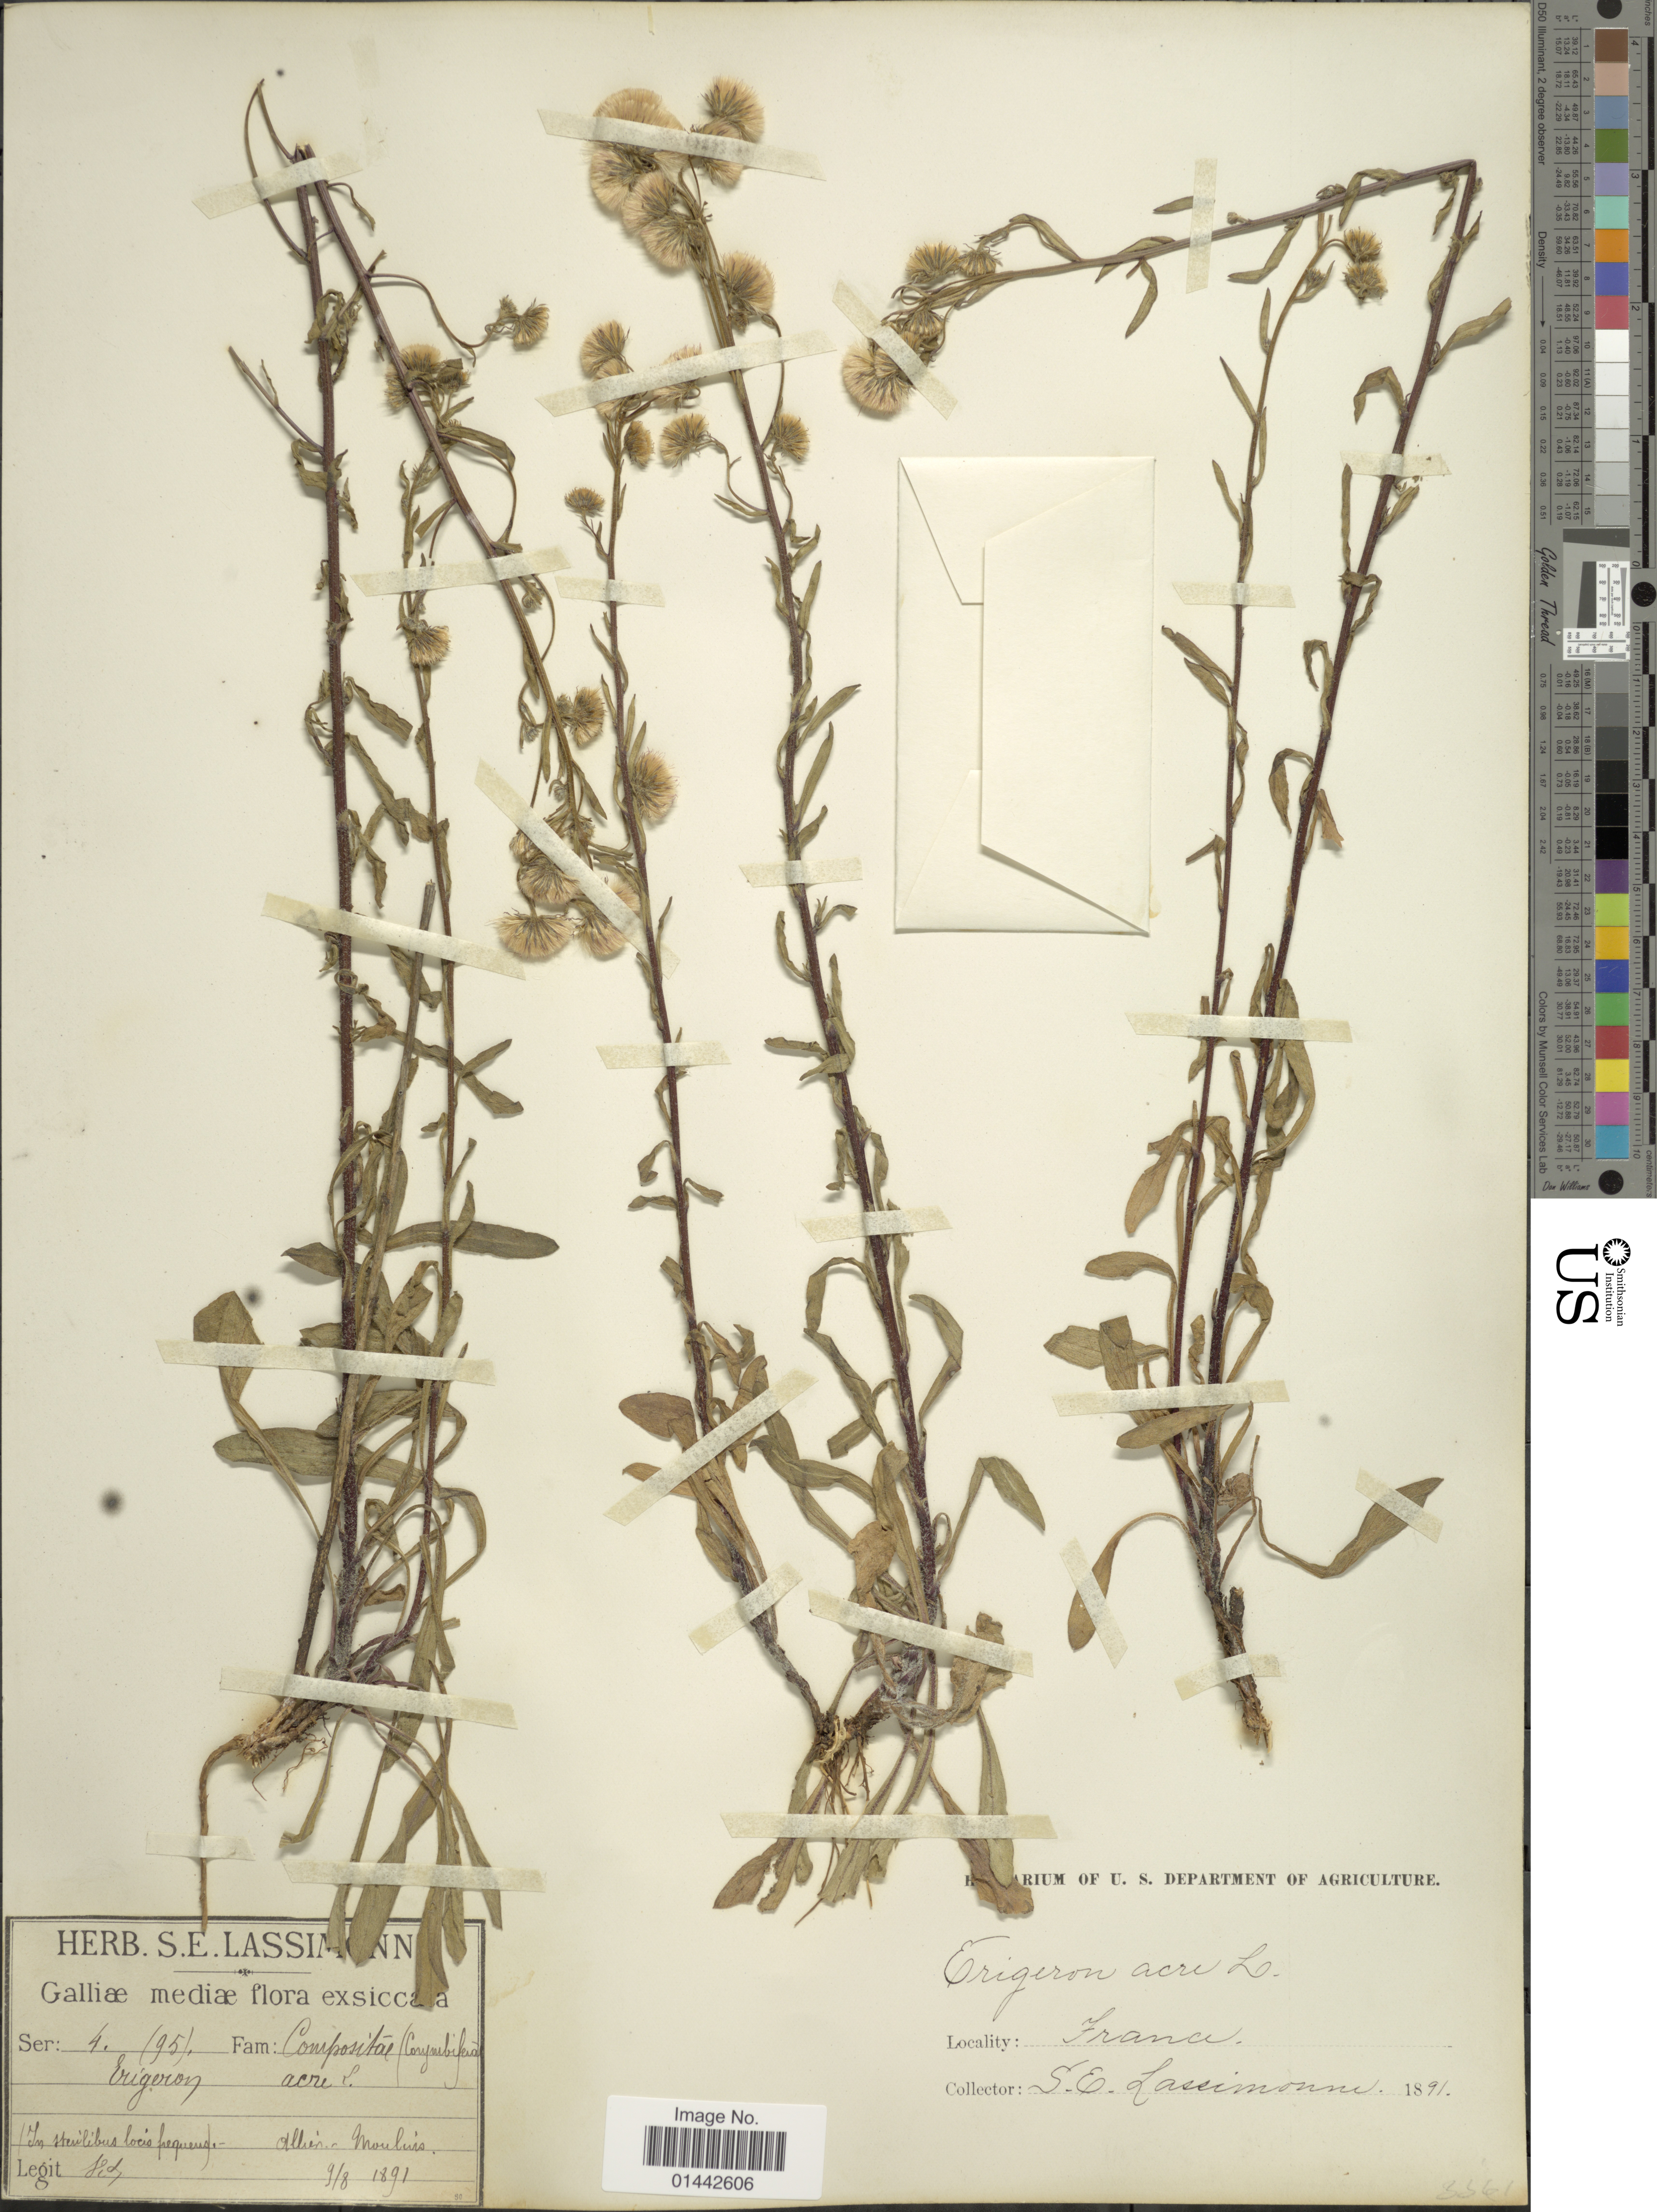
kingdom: Plantae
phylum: Tracheophyta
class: Magnoliopsida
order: Asterales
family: Asteraceae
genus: Erigeron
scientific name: Erigeron acris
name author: L.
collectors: S. Lassimonne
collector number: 4.(95)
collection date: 1891-08-09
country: France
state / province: Auvergne-Rhône-Alpes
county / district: Allier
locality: Allier, Moulins. (In sterilibus locis frequens) [frequently in the barren places]